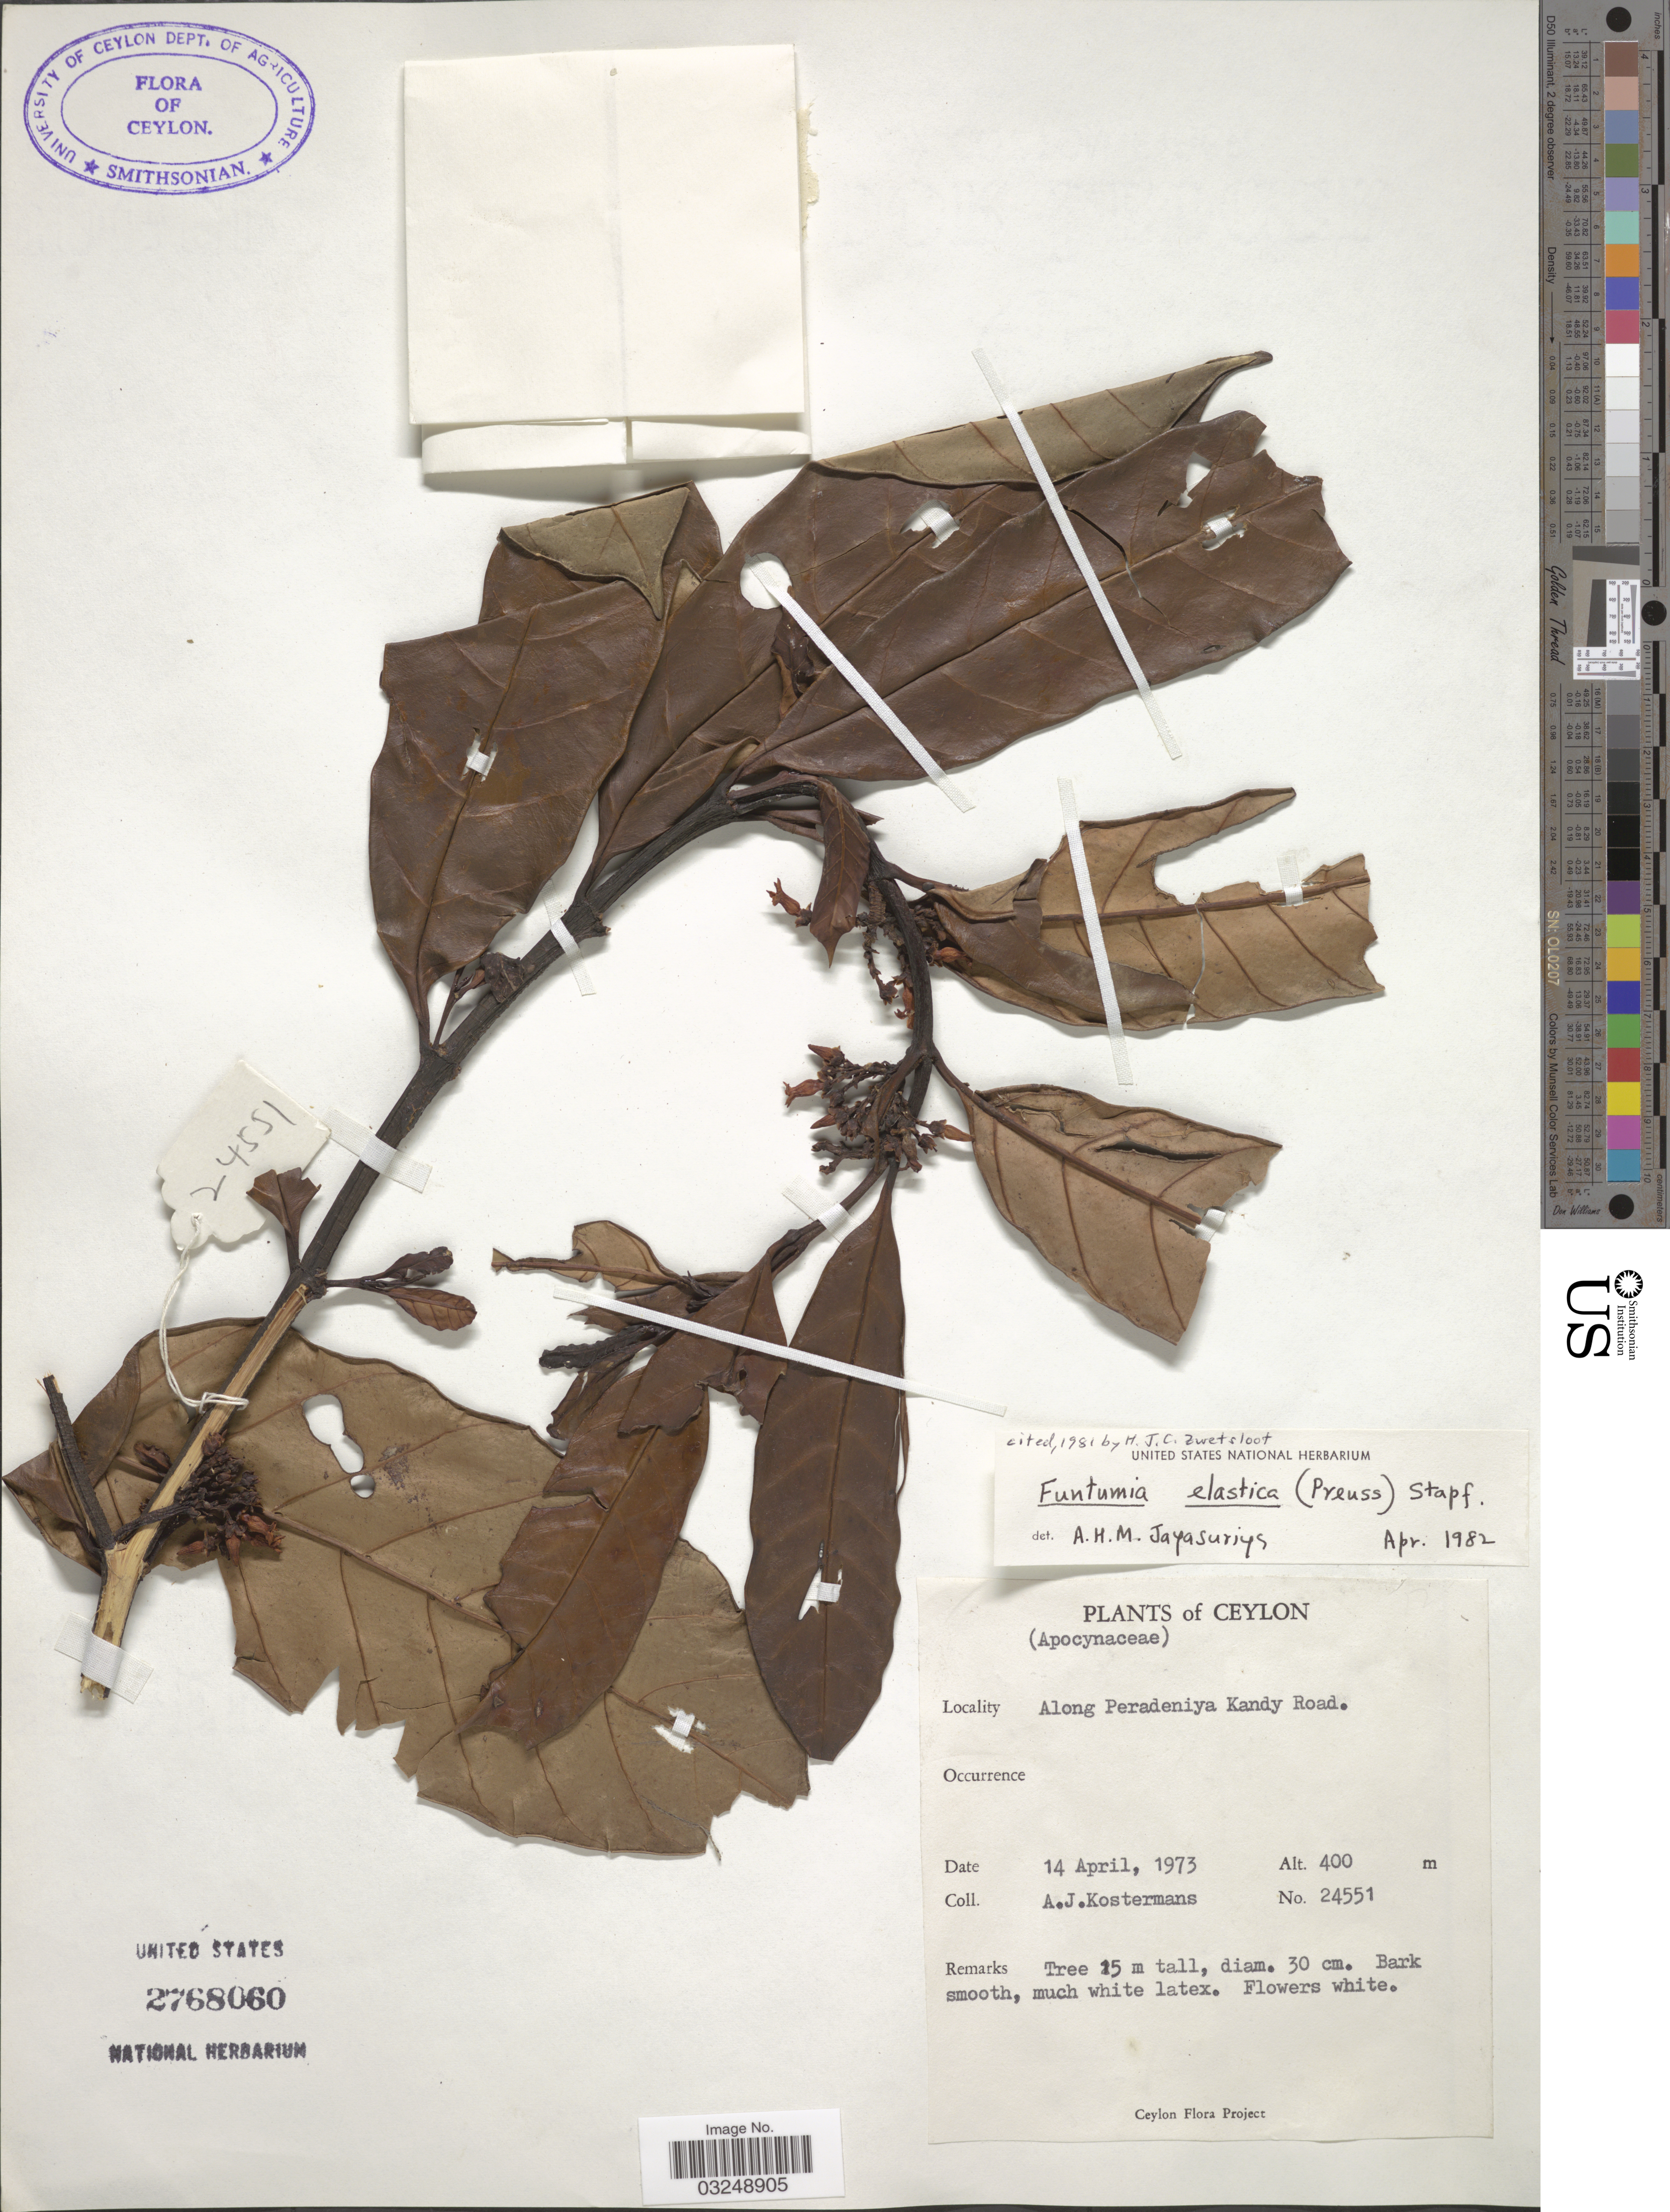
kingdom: Plantae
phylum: Tracheophyta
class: Magnoliopsida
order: Gentianales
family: Apocynaceae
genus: Funtumia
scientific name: Funtumia elastica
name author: Stapf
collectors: A. J. G. Kostermans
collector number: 24551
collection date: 1973-04-14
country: Sri Lanka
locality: Ceylon. Along Peradeniya Kandy Road.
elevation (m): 400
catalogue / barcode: US 2768060